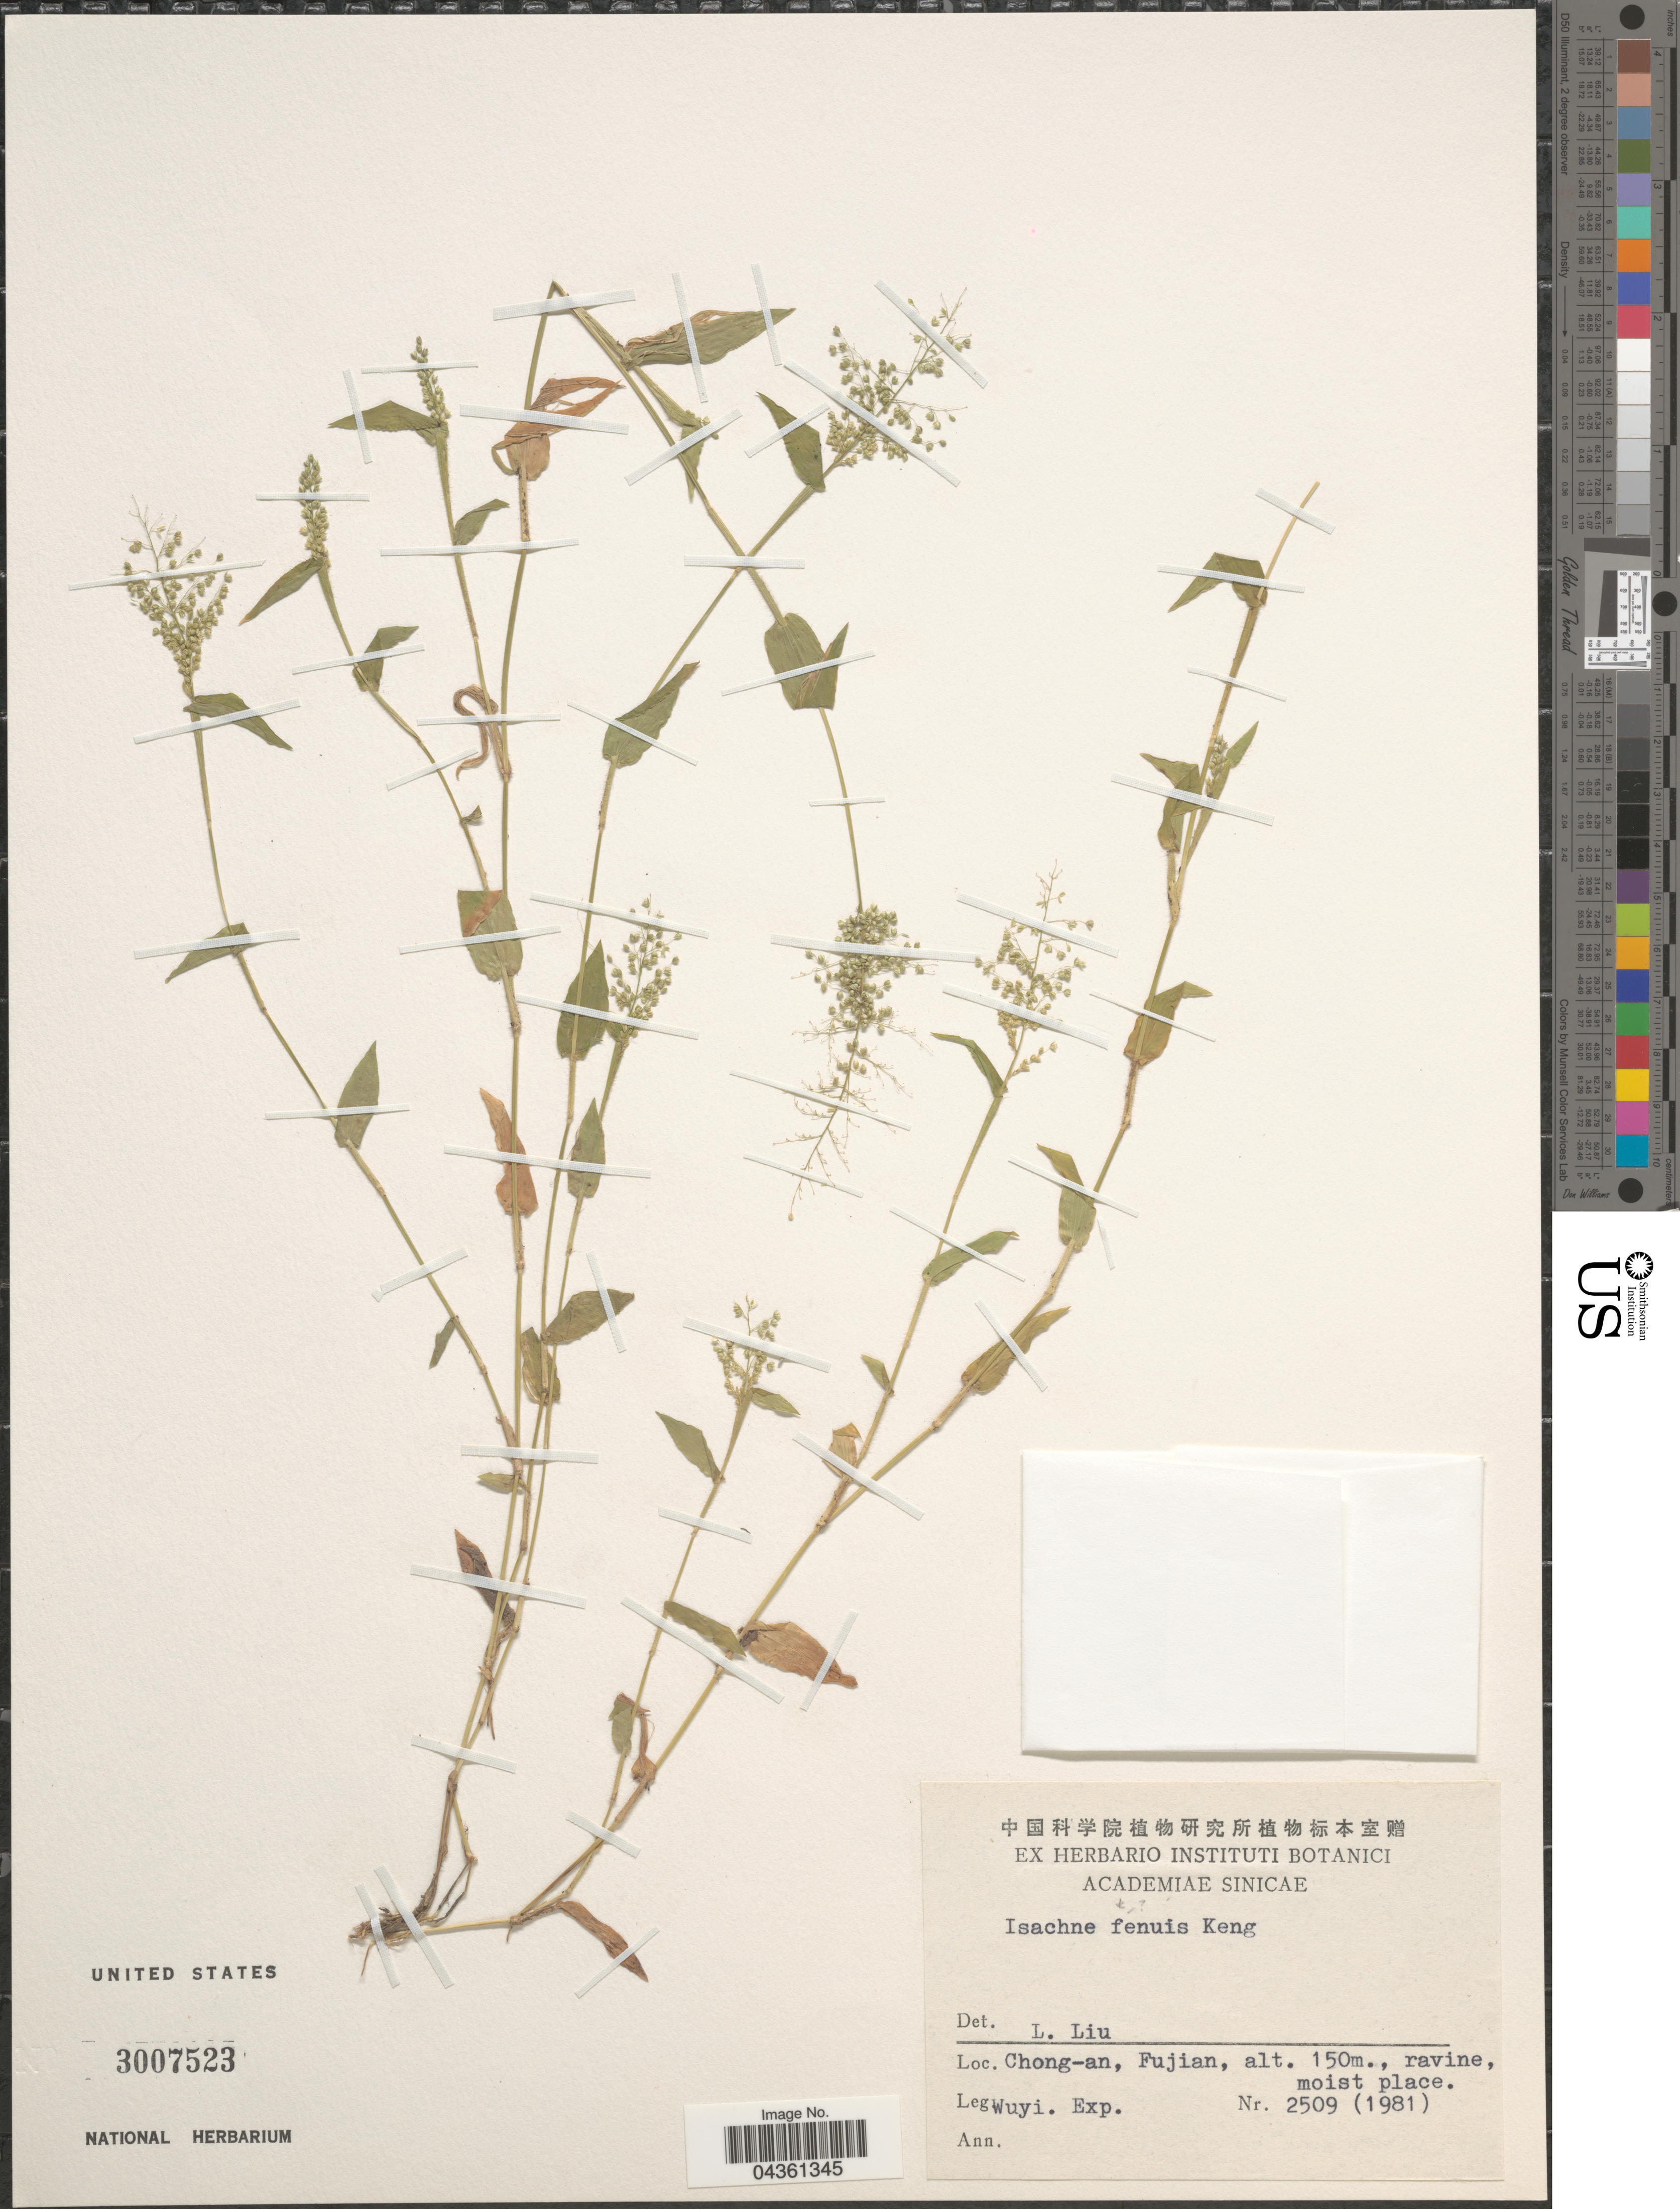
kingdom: Plantae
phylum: Tracheophyta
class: Liliopsida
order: Poales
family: Poaceae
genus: Isachne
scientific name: Isachne clarkei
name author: Hook. f.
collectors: Wuyi. Exped.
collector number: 2509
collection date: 1981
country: China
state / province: Fujian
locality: Chong-an, Fujian.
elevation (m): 150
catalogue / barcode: US 3007523